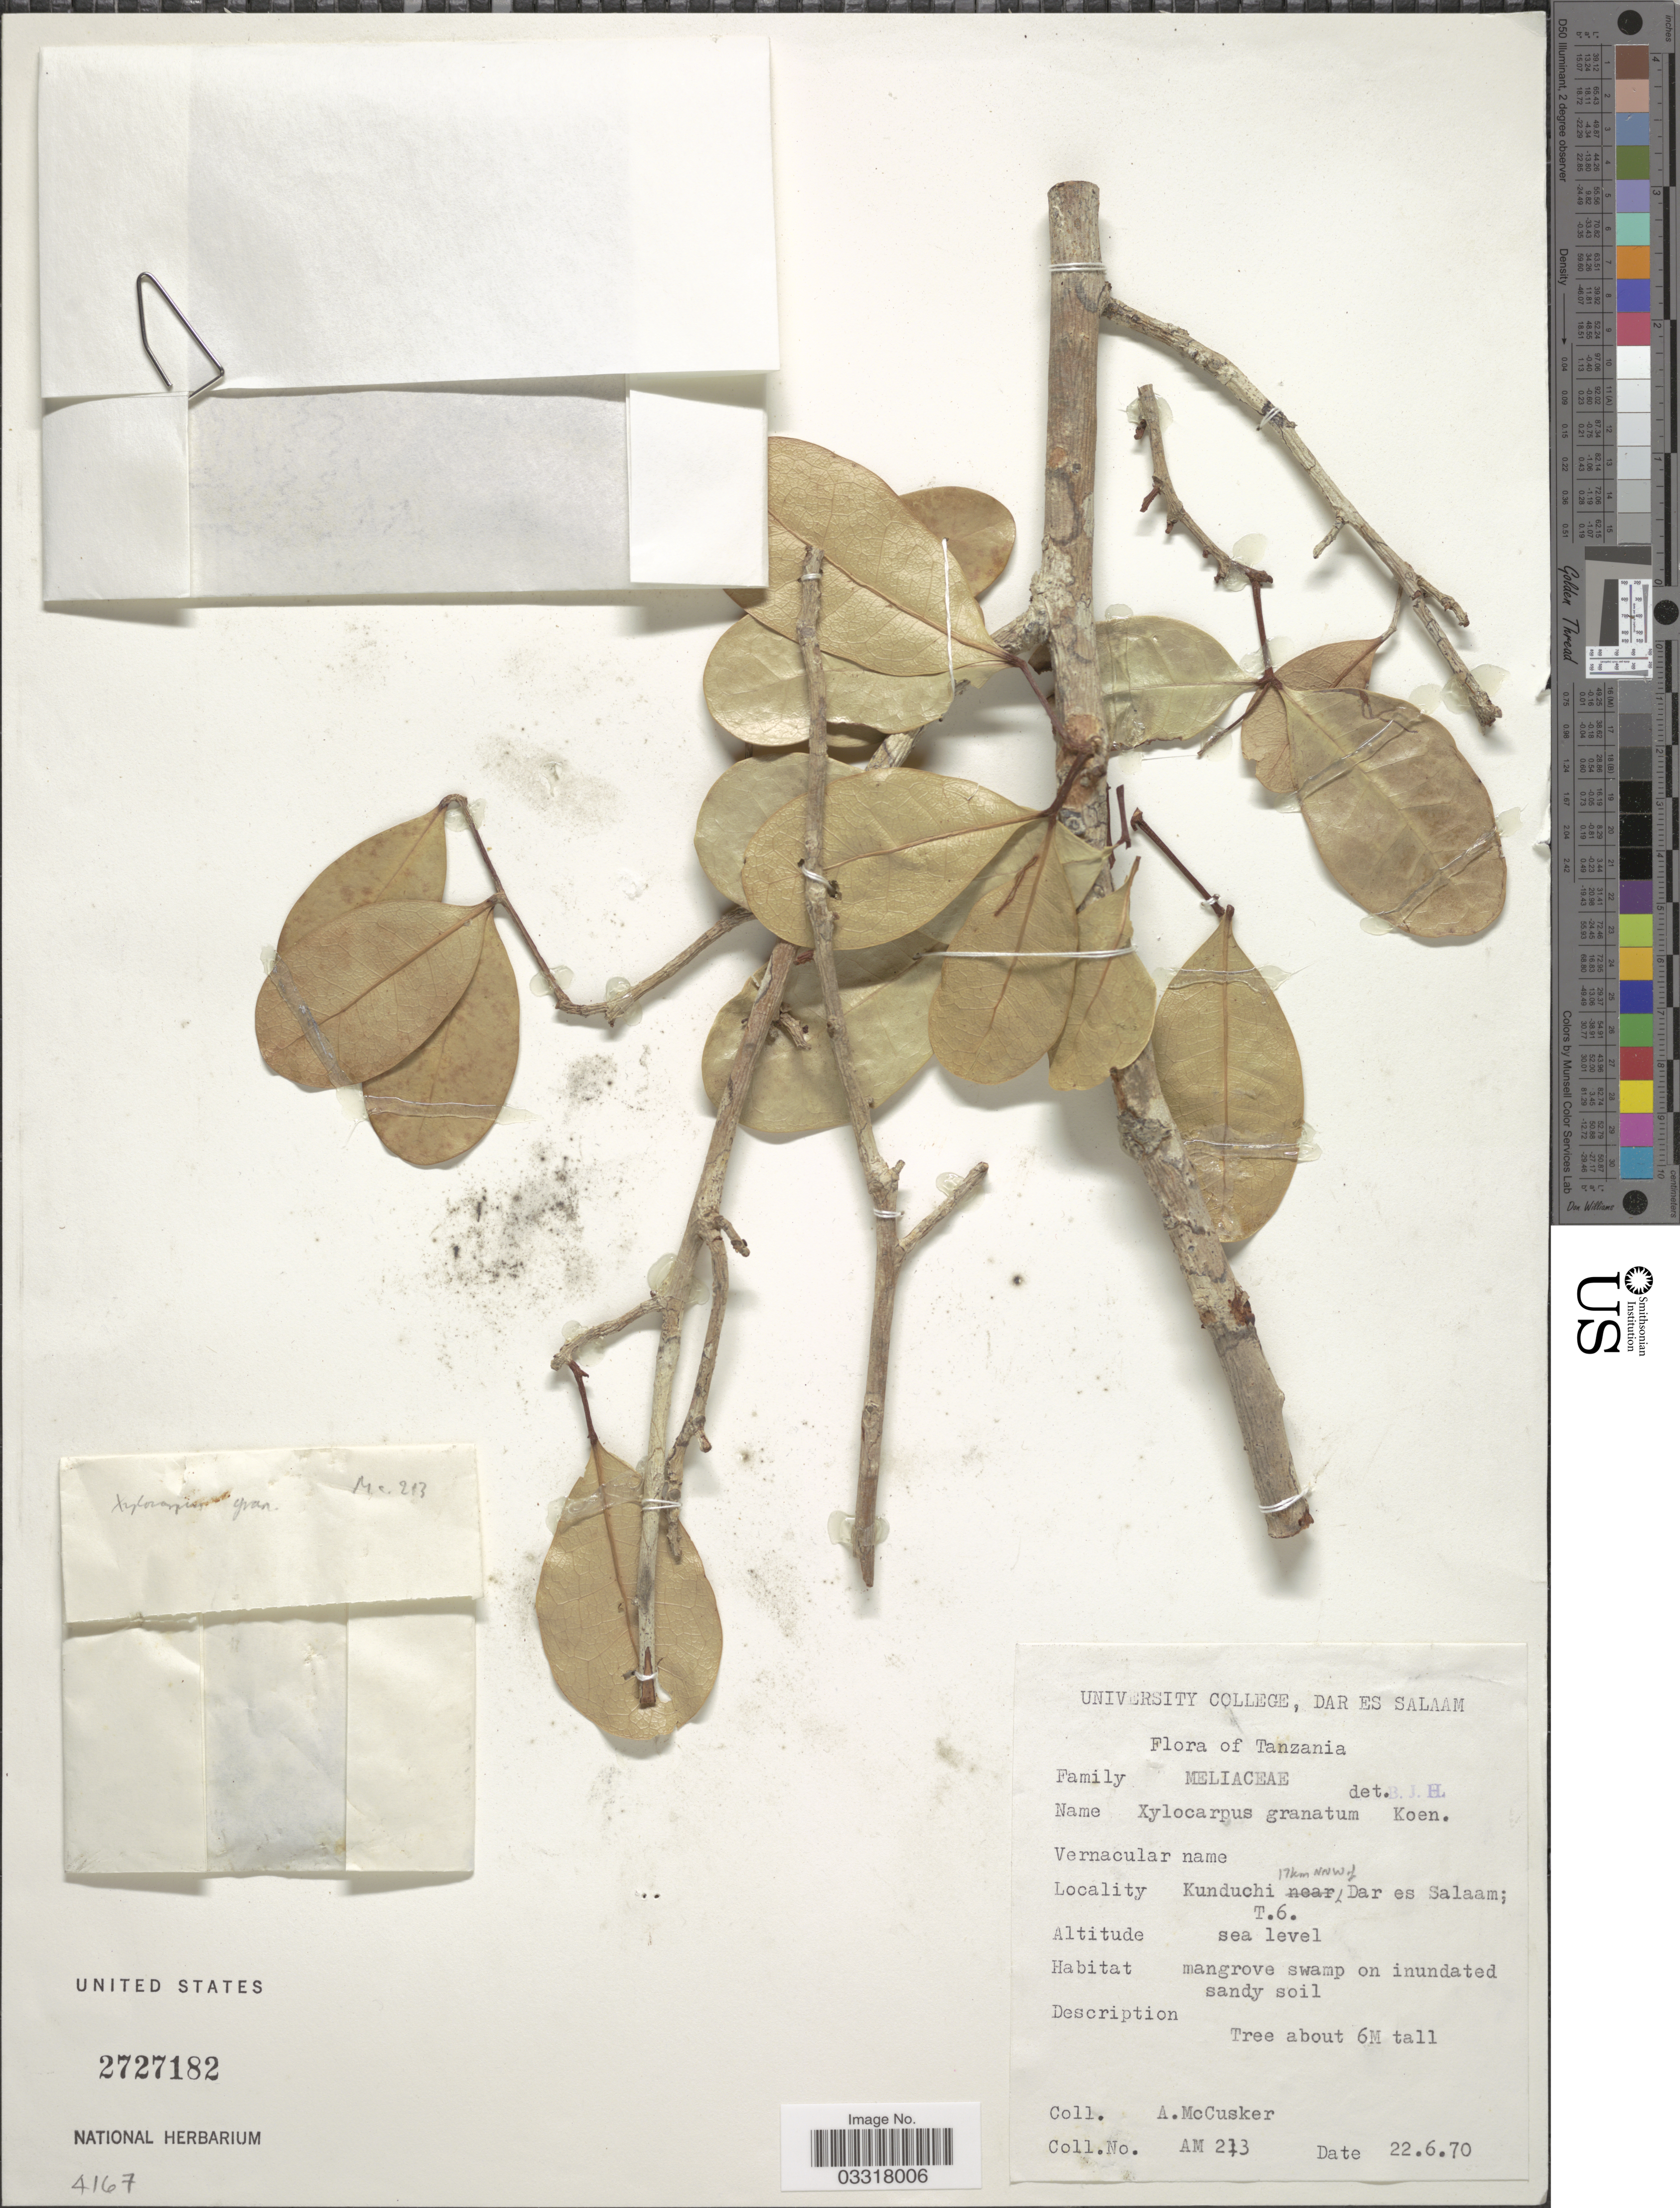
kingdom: Plantae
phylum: Tracheophyta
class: Magnoliopsida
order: Sapindales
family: Meliaceae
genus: Xylocarpus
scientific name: Xylocarpus granatum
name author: J. Koenig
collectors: A. McCusker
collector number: AM213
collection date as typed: Transcribed d/m/y: 22/6/70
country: Tanzania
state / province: Dar es Salaam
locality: Kunduchi 17 km NNw of Dar es Salaam; T.6.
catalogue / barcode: US 2727182